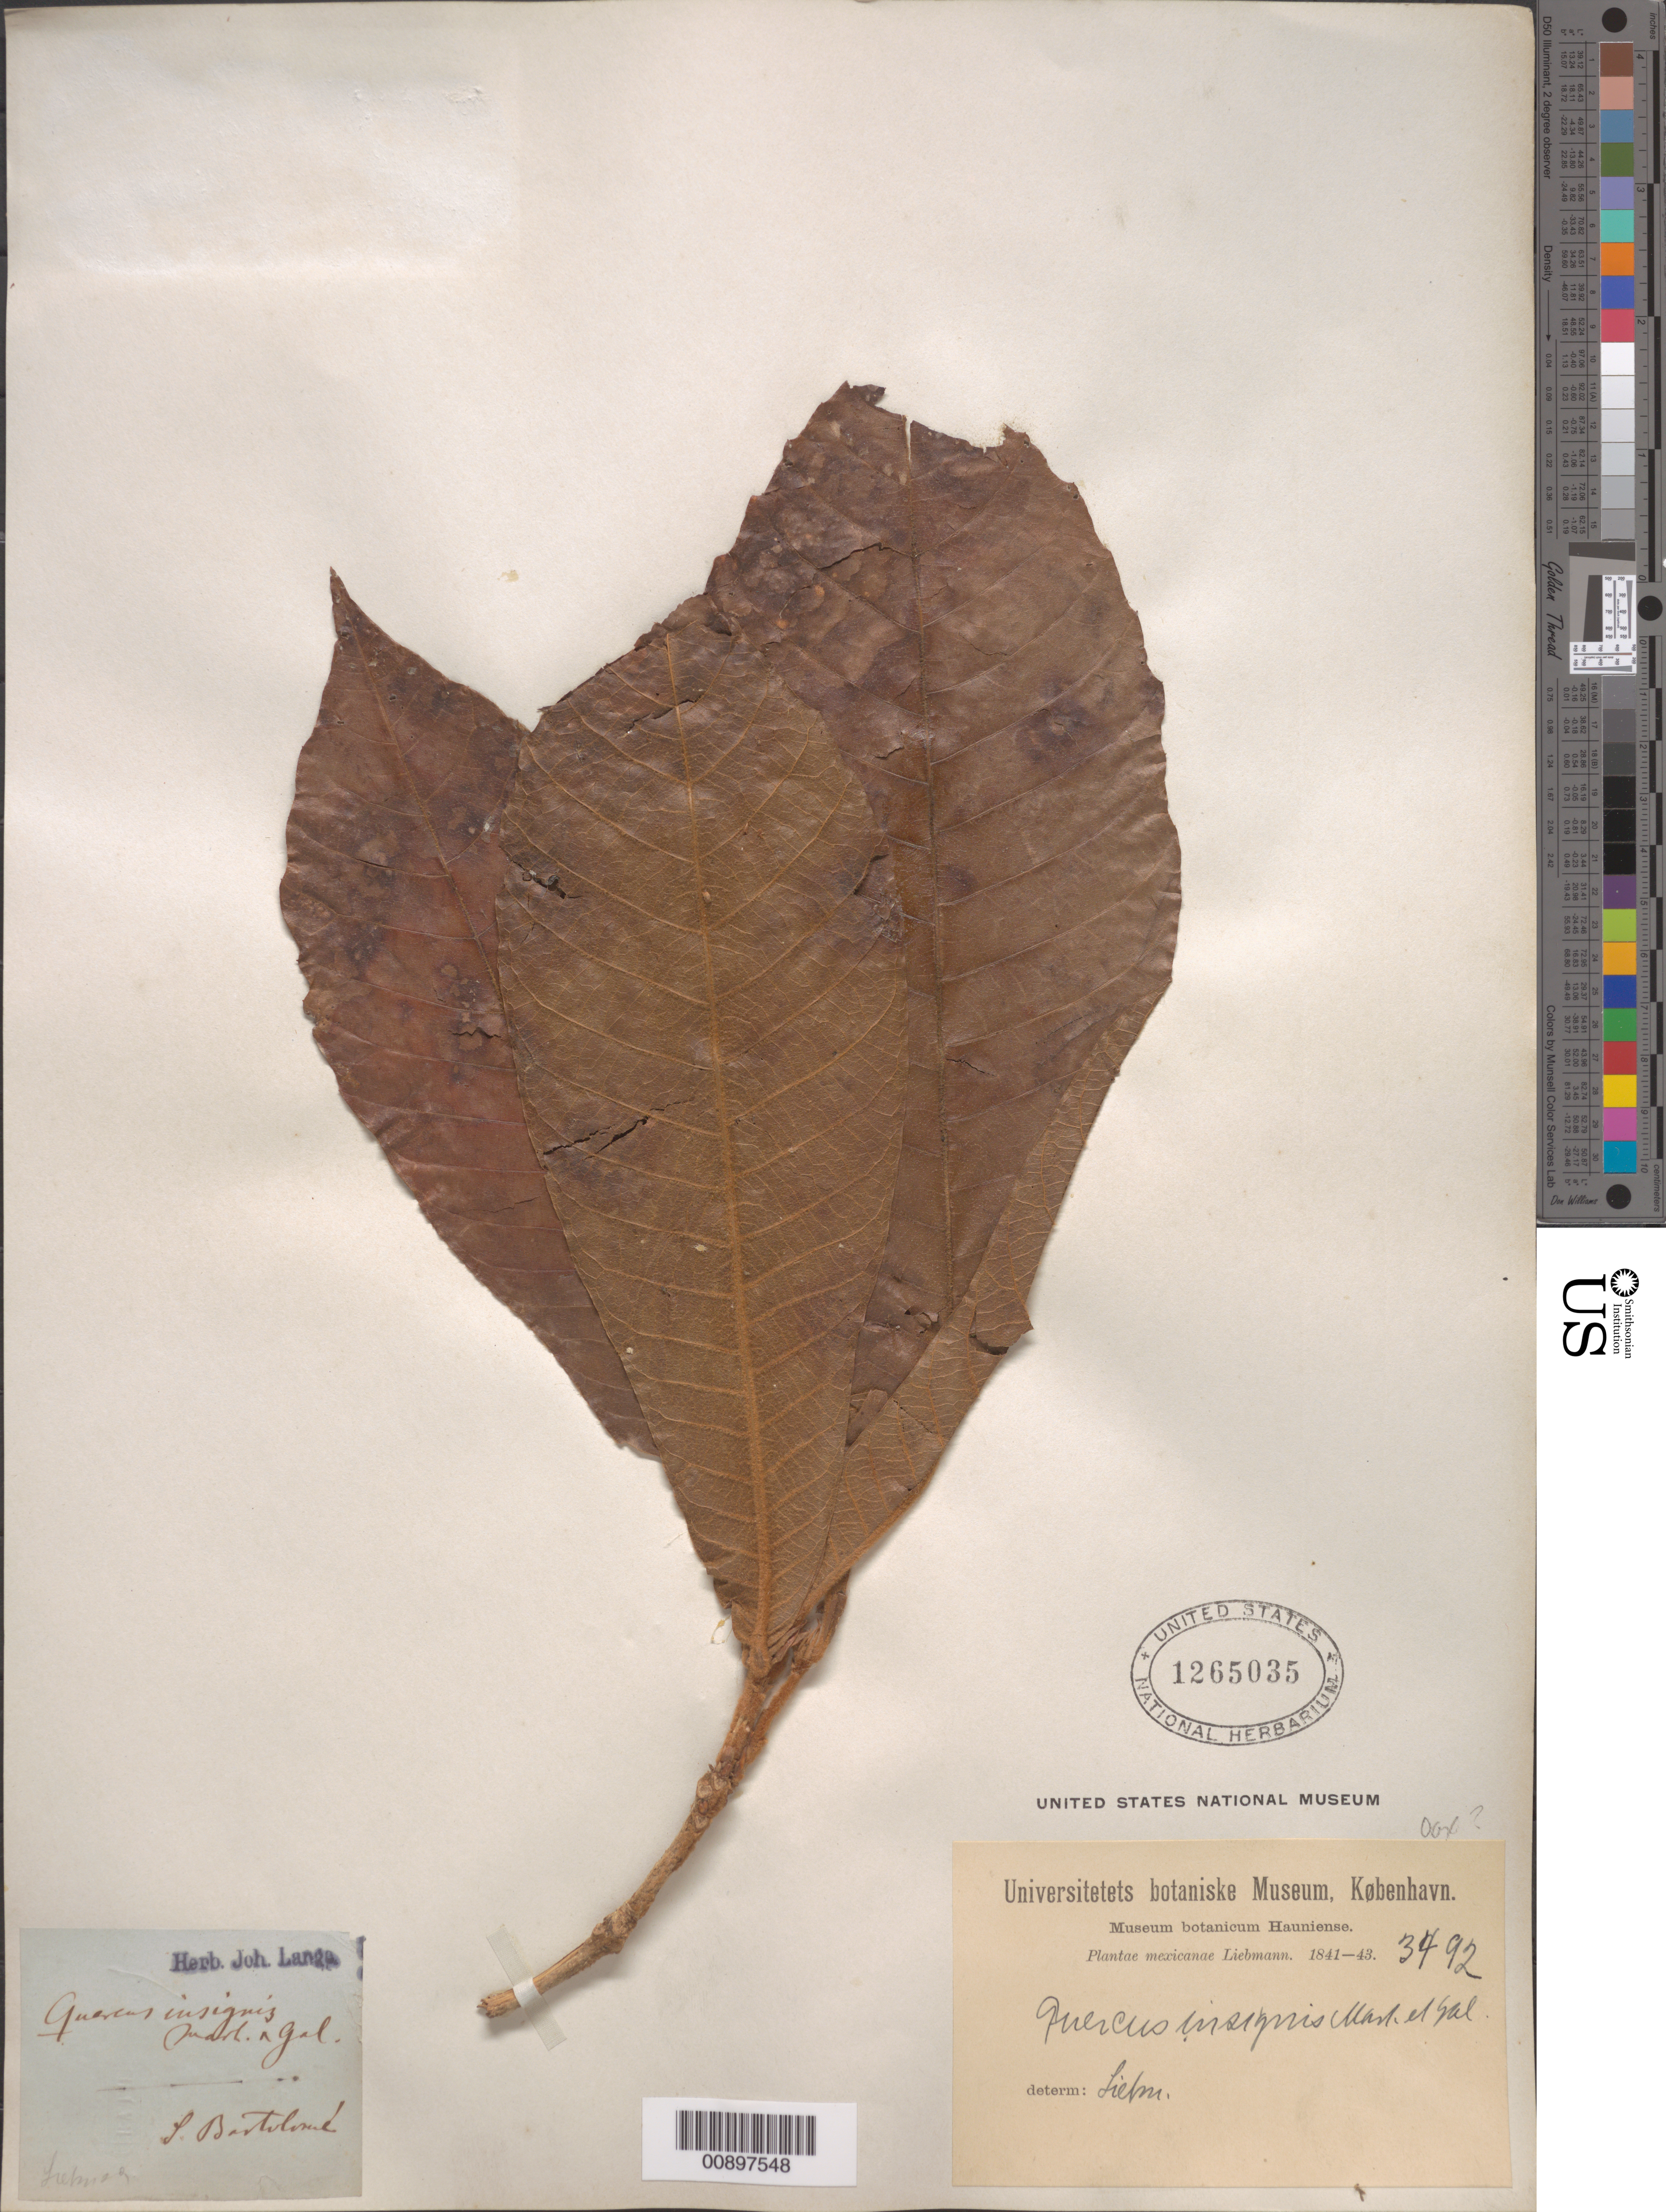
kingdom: Plantae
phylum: Tracheophyta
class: Magnoliopsida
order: Fagales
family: Fagaceae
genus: Quercus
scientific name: Quercus insignis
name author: M. Martens & Galeotti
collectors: F. M. Liebmann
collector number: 3492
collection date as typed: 1841 to -- --- 1843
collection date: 1841/1843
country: Mexico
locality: S. Bartolomé.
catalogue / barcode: US 1265035